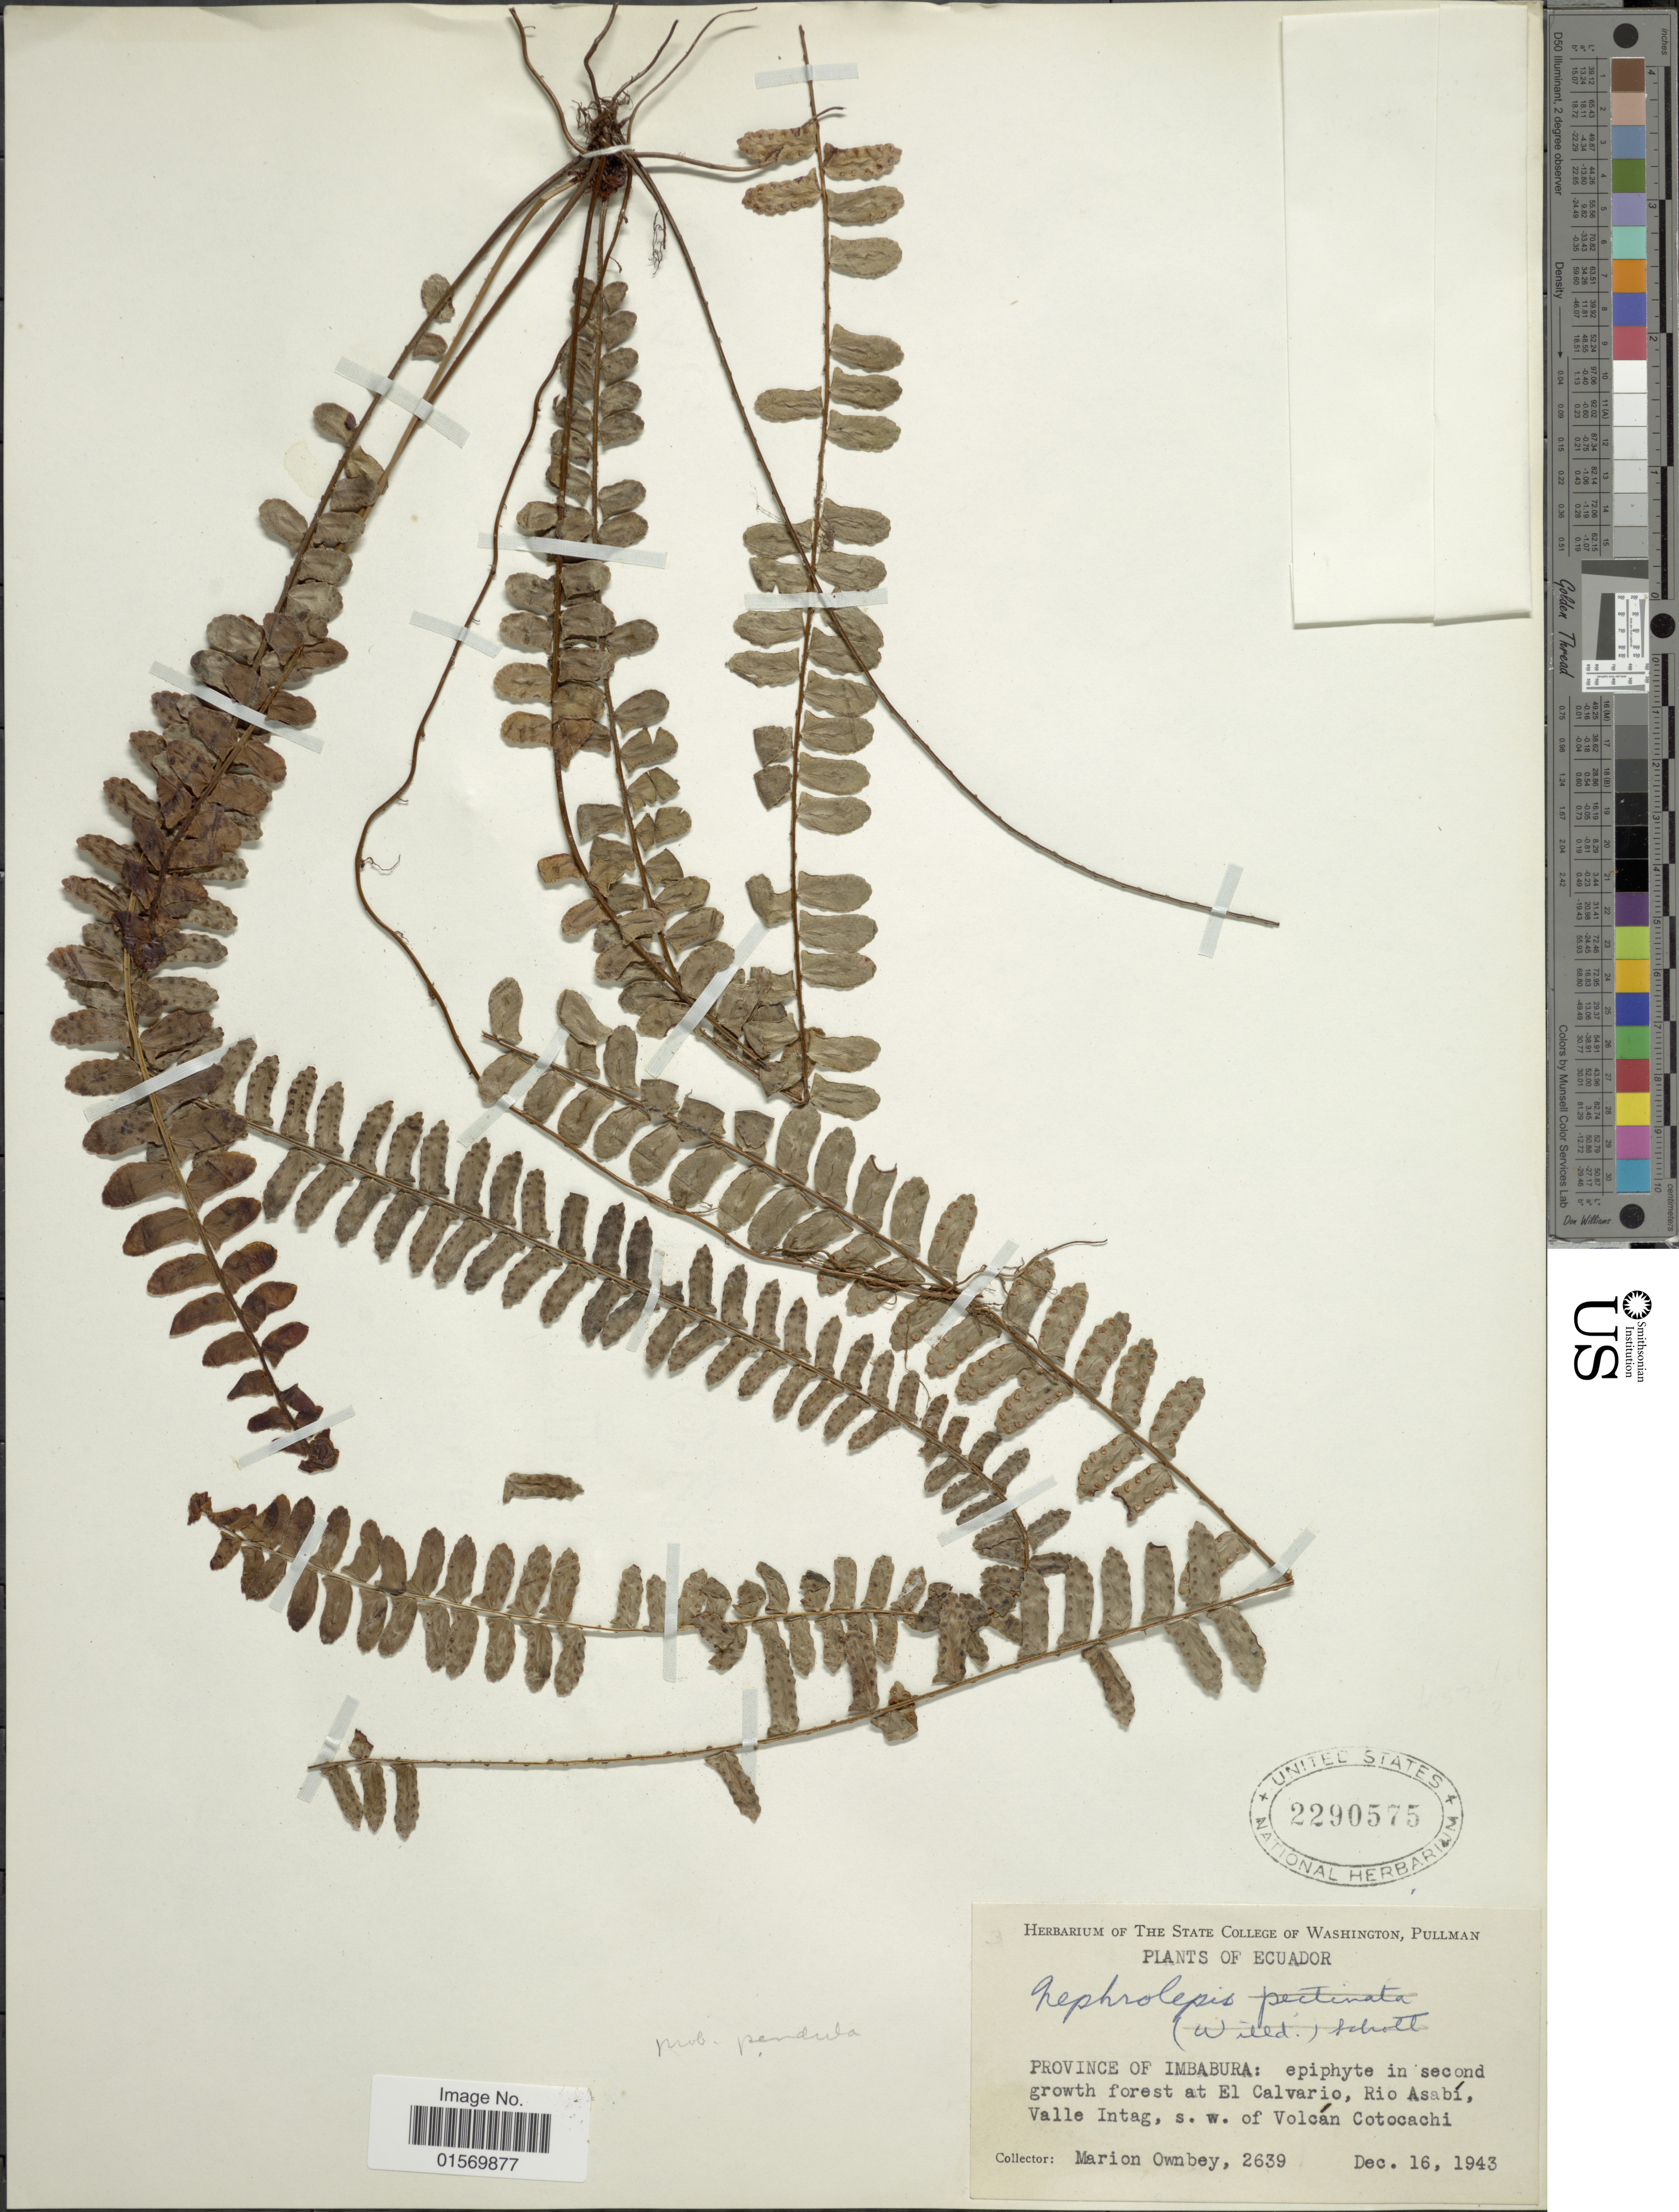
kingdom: Plantae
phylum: Tracheophyta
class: Polypodiopsida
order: Polypodiales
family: Nephrolepidaceae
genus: Nephrolepis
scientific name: Nephrolepis pendula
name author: (Raddi) J. Sm.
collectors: F. M. Ownbey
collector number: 2639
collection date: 1943-12-16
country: Ecuador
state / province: Imbabura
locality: At El Calvario, Rio Asabi, Valle Intag, s. w. of Volcan Cotocachi.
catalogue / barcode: US 2290575